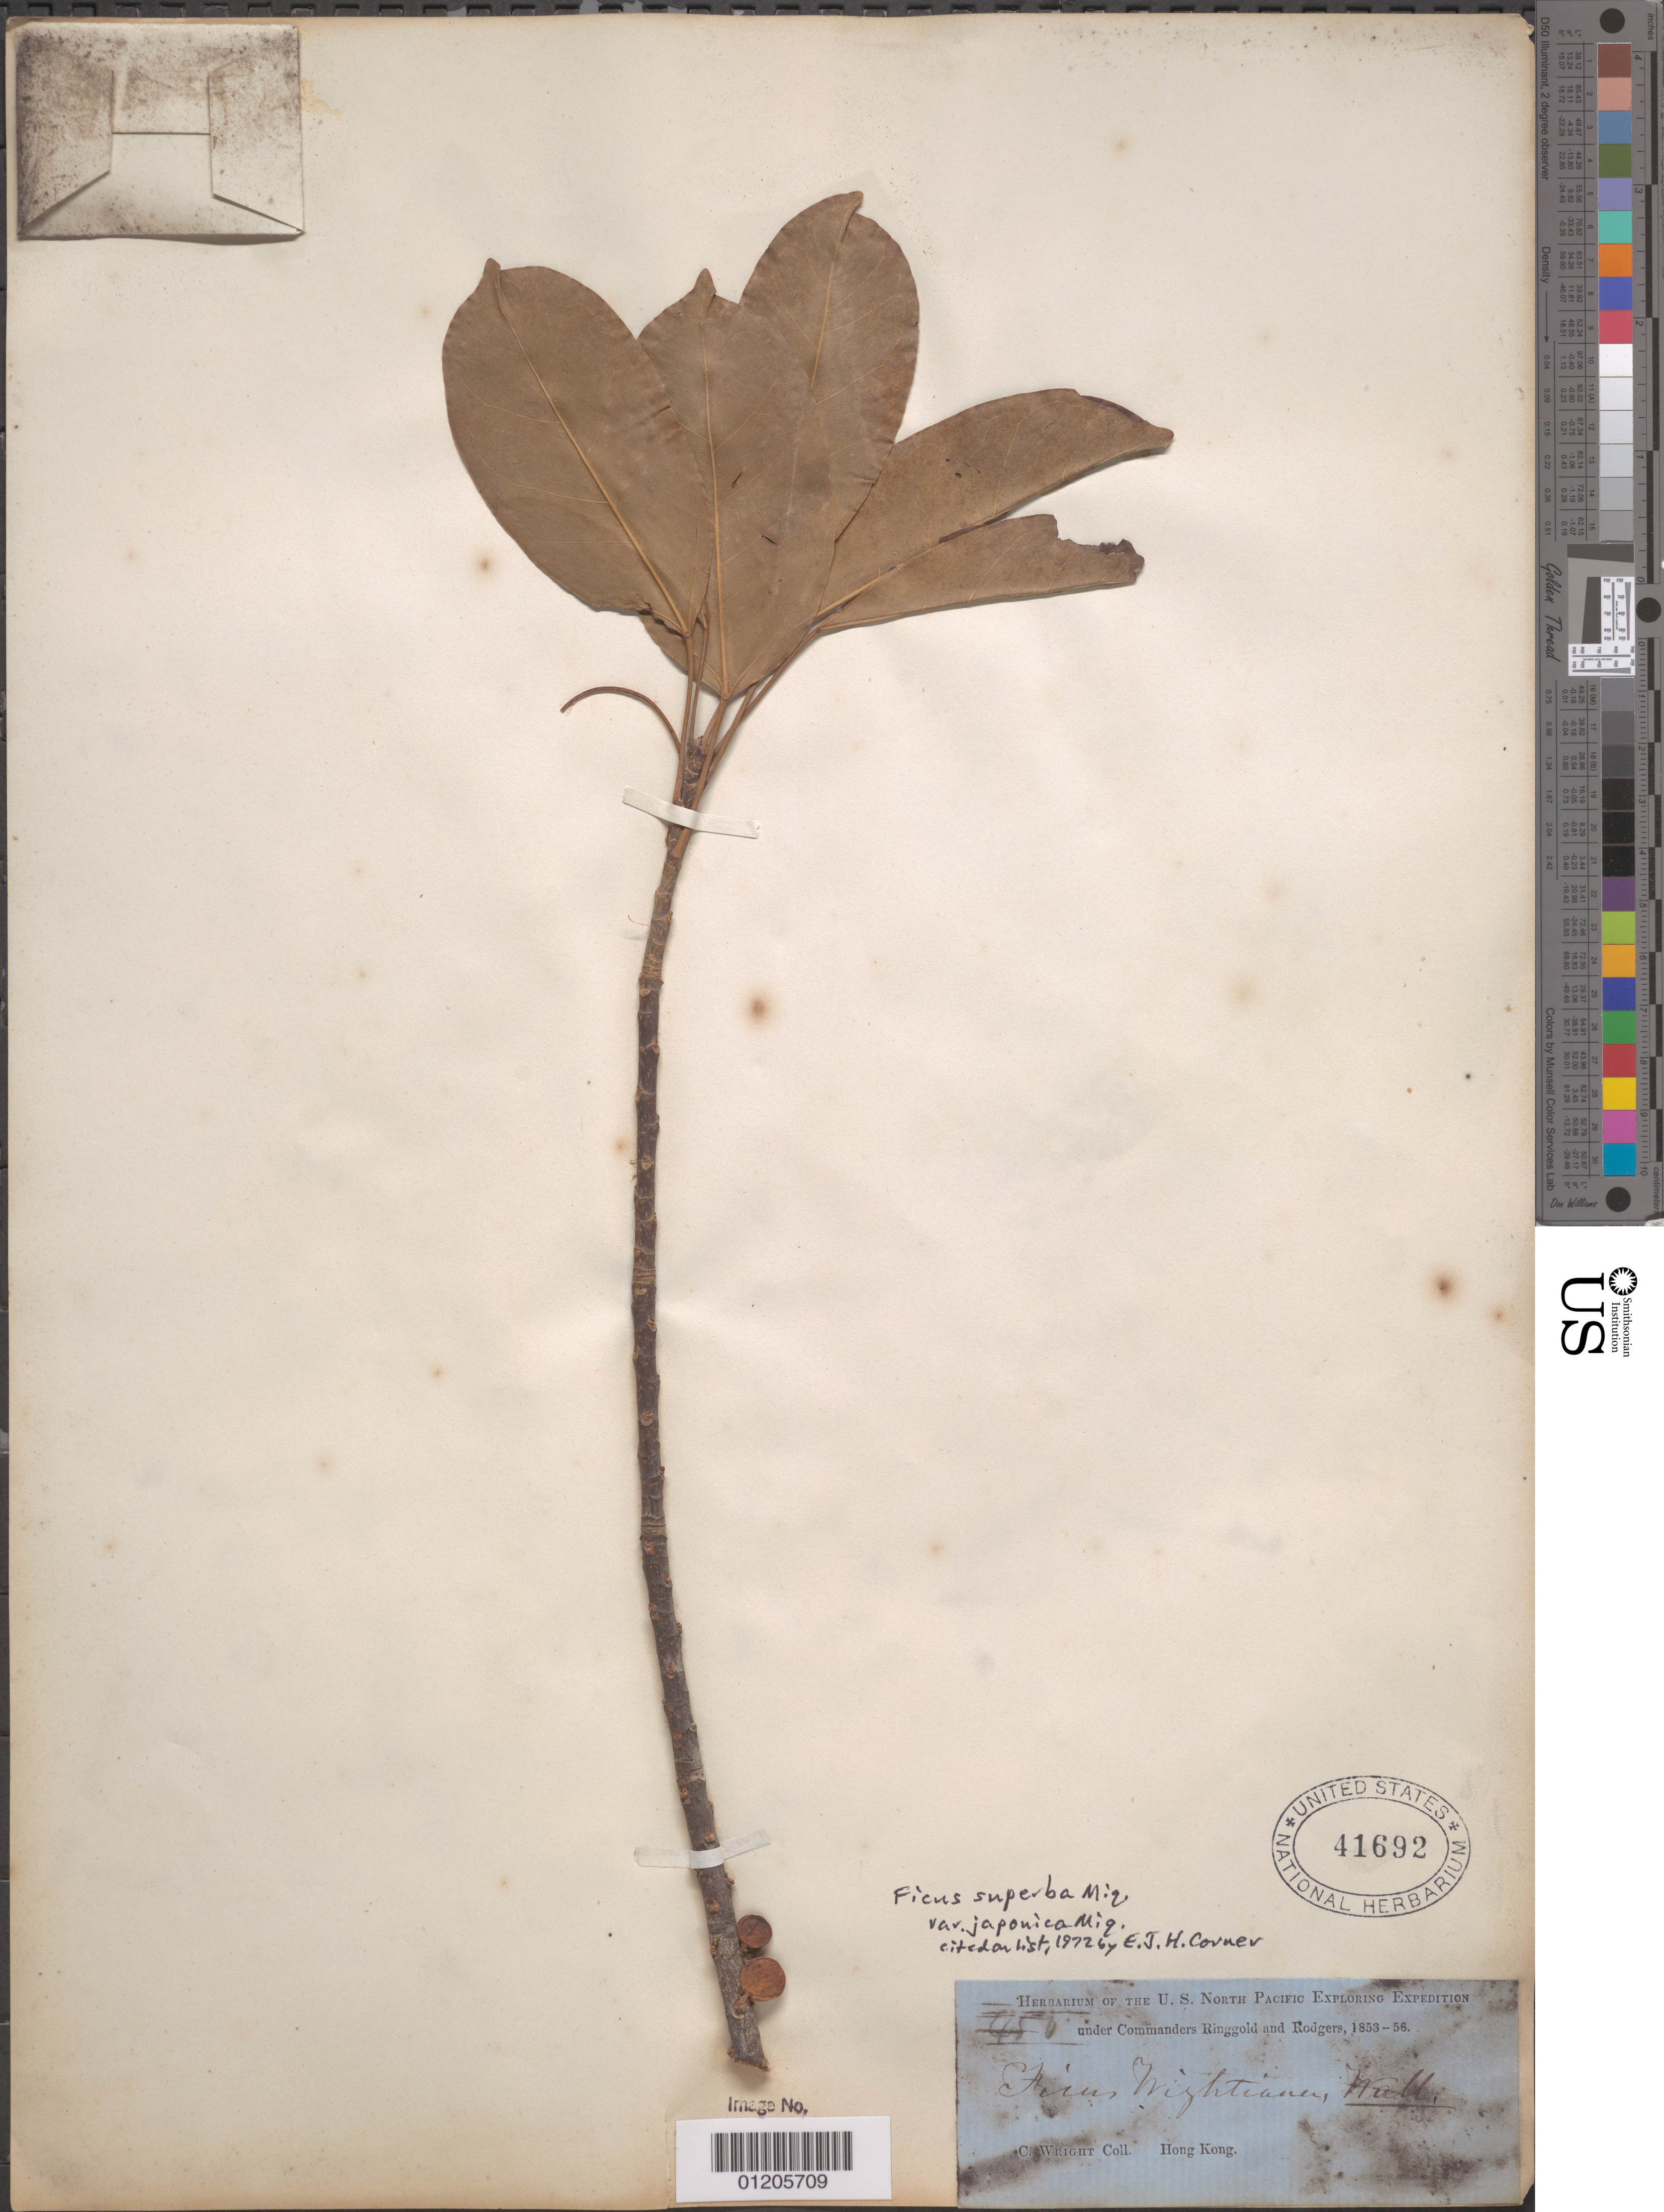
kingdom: Plantae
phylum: Tracheophyta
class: Magnoliopsida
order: Rosales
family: Moraceae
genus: Ficus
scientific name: Ficus superba var. japonica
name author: Miq.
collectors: C. Wright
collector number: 450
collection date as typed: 1853 to -- -- 1856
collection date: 1853/1856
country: China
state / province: Hong Kong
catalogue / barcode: US 41692